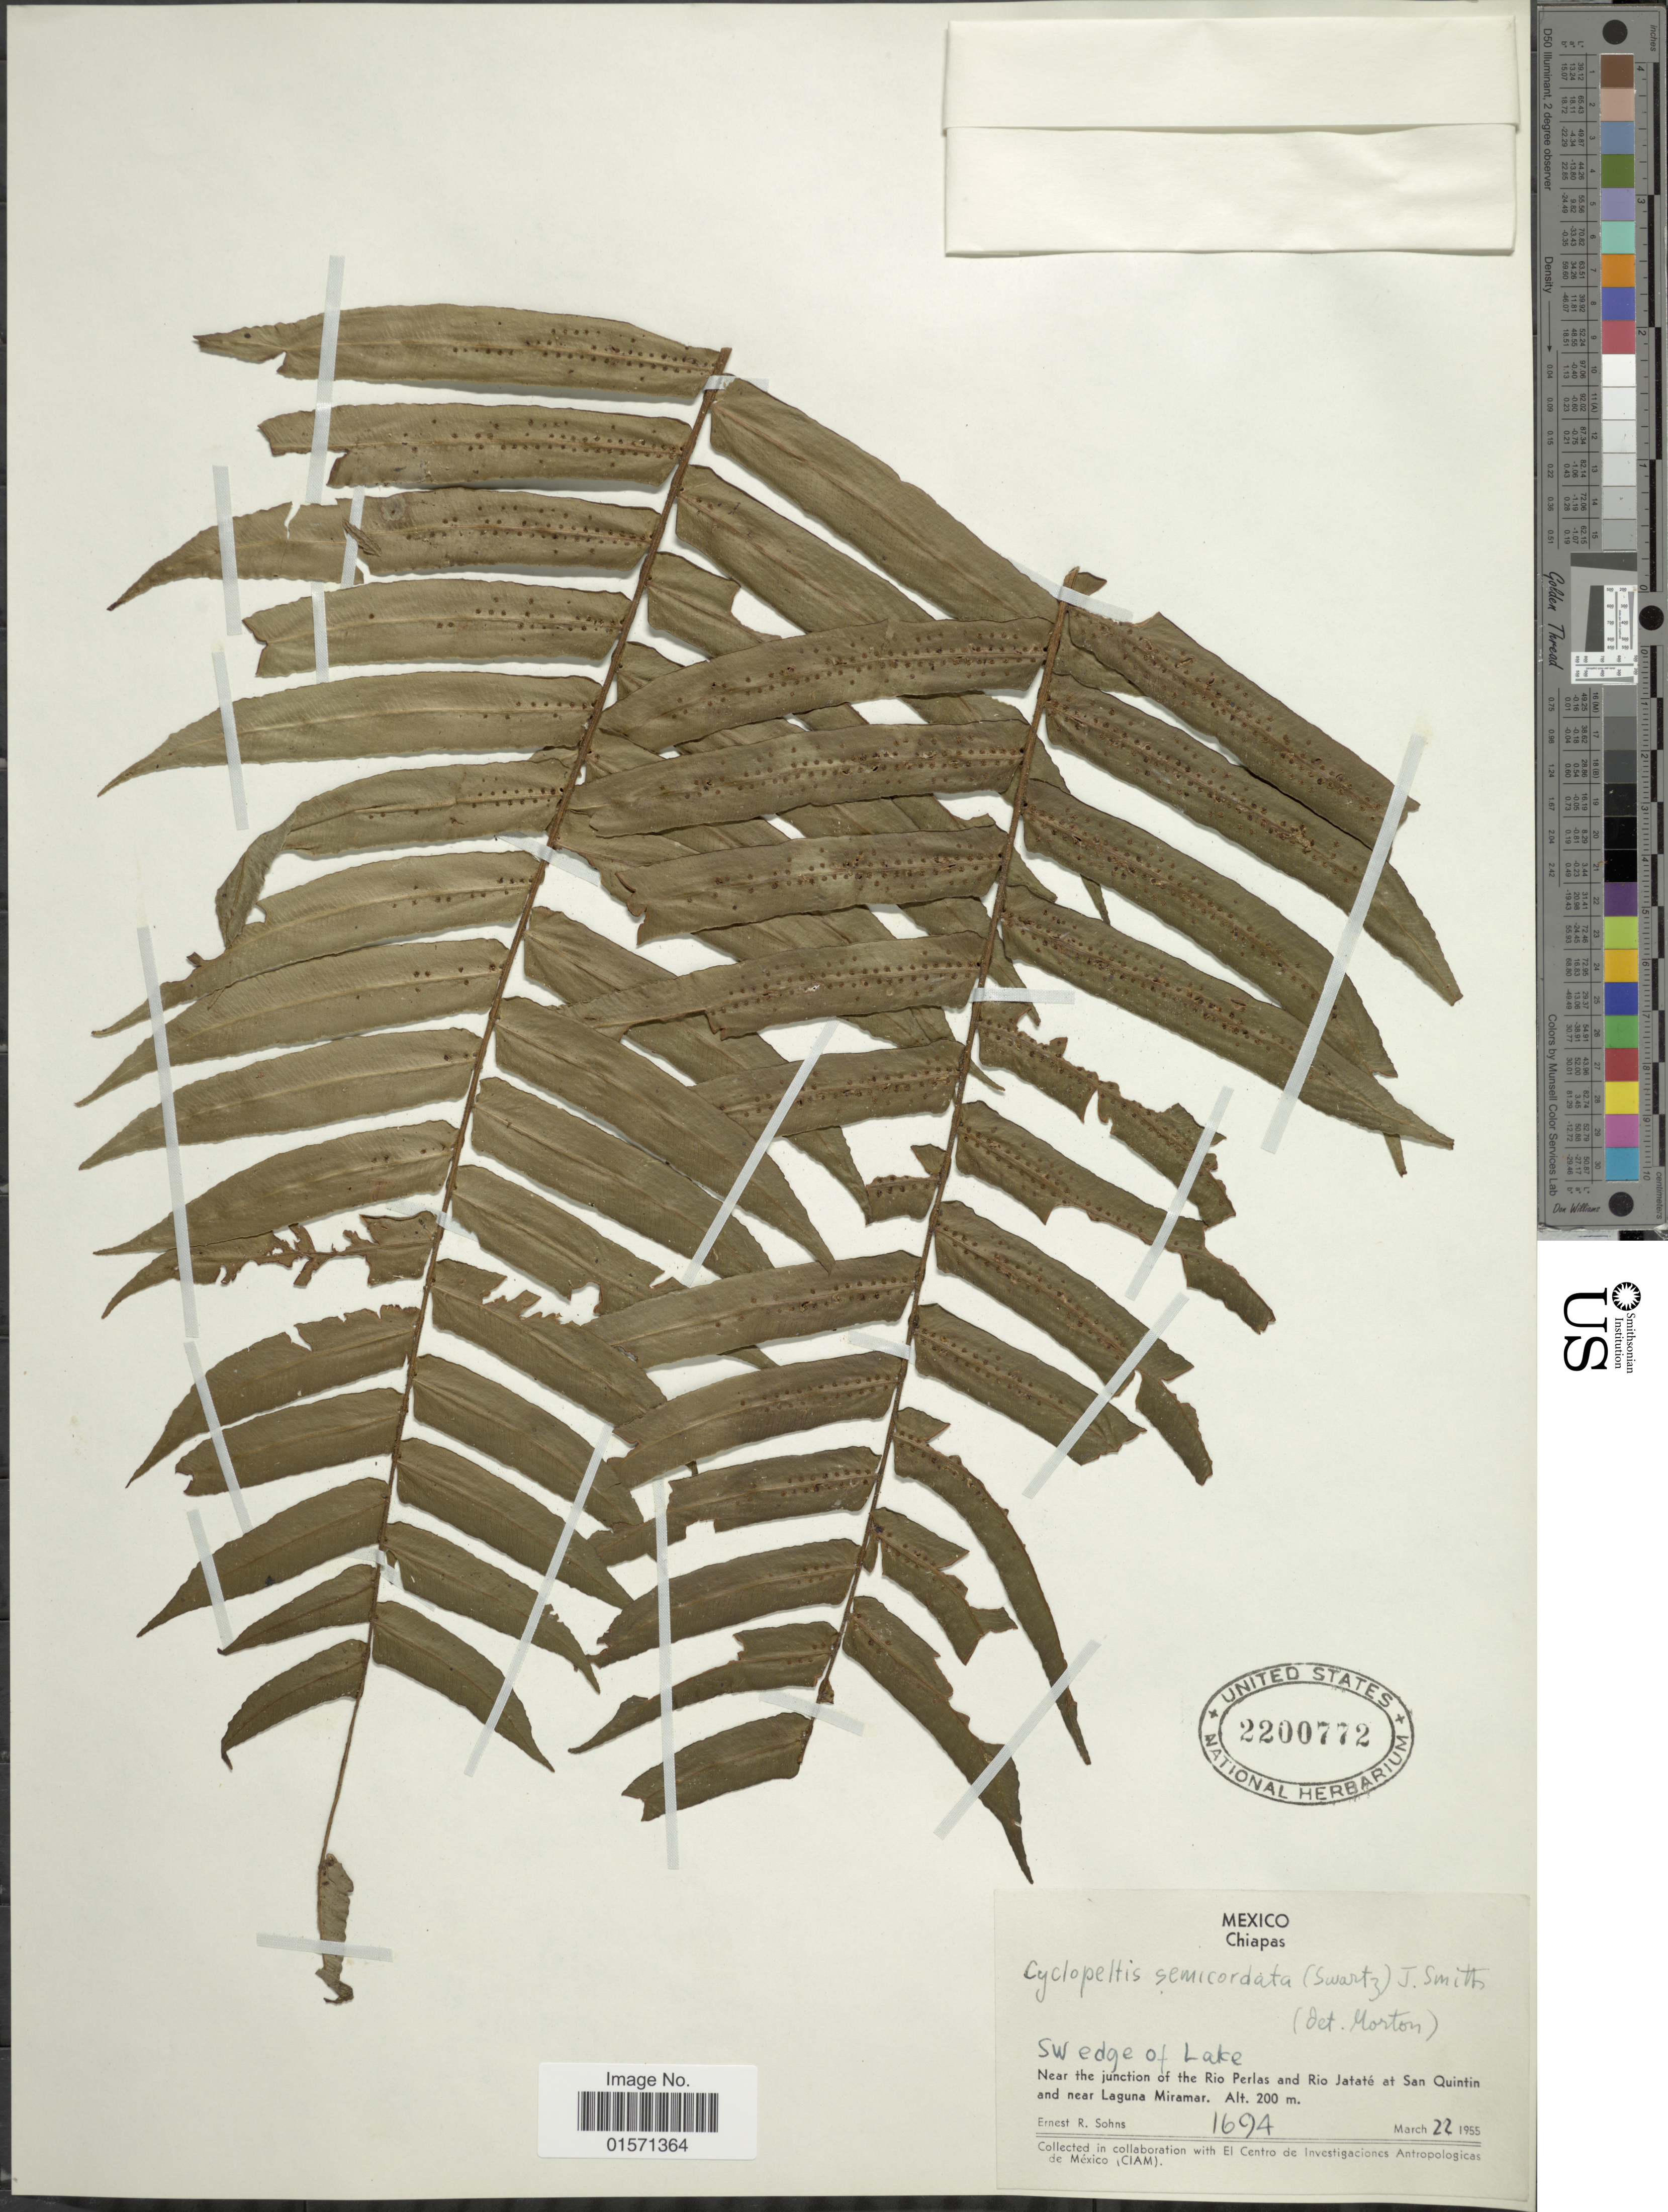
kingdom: Plantae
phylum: Tracheophyta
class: Polypodiopsida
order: Polypodiales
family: Lomariopsidaceae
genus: Cyclopeltis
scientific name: Cyclopeltis semicordata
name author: (Sw.) J. Sm.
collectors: E. R. Sohns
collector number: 1694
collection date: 1955-03-22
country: Mexico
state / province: Chiapas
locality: SW edge of Lake. Near the junction of the Rio Perlas and Rio Jatate at San Quintin and near laguna Miramar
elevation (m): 200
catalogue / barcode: US 2200772